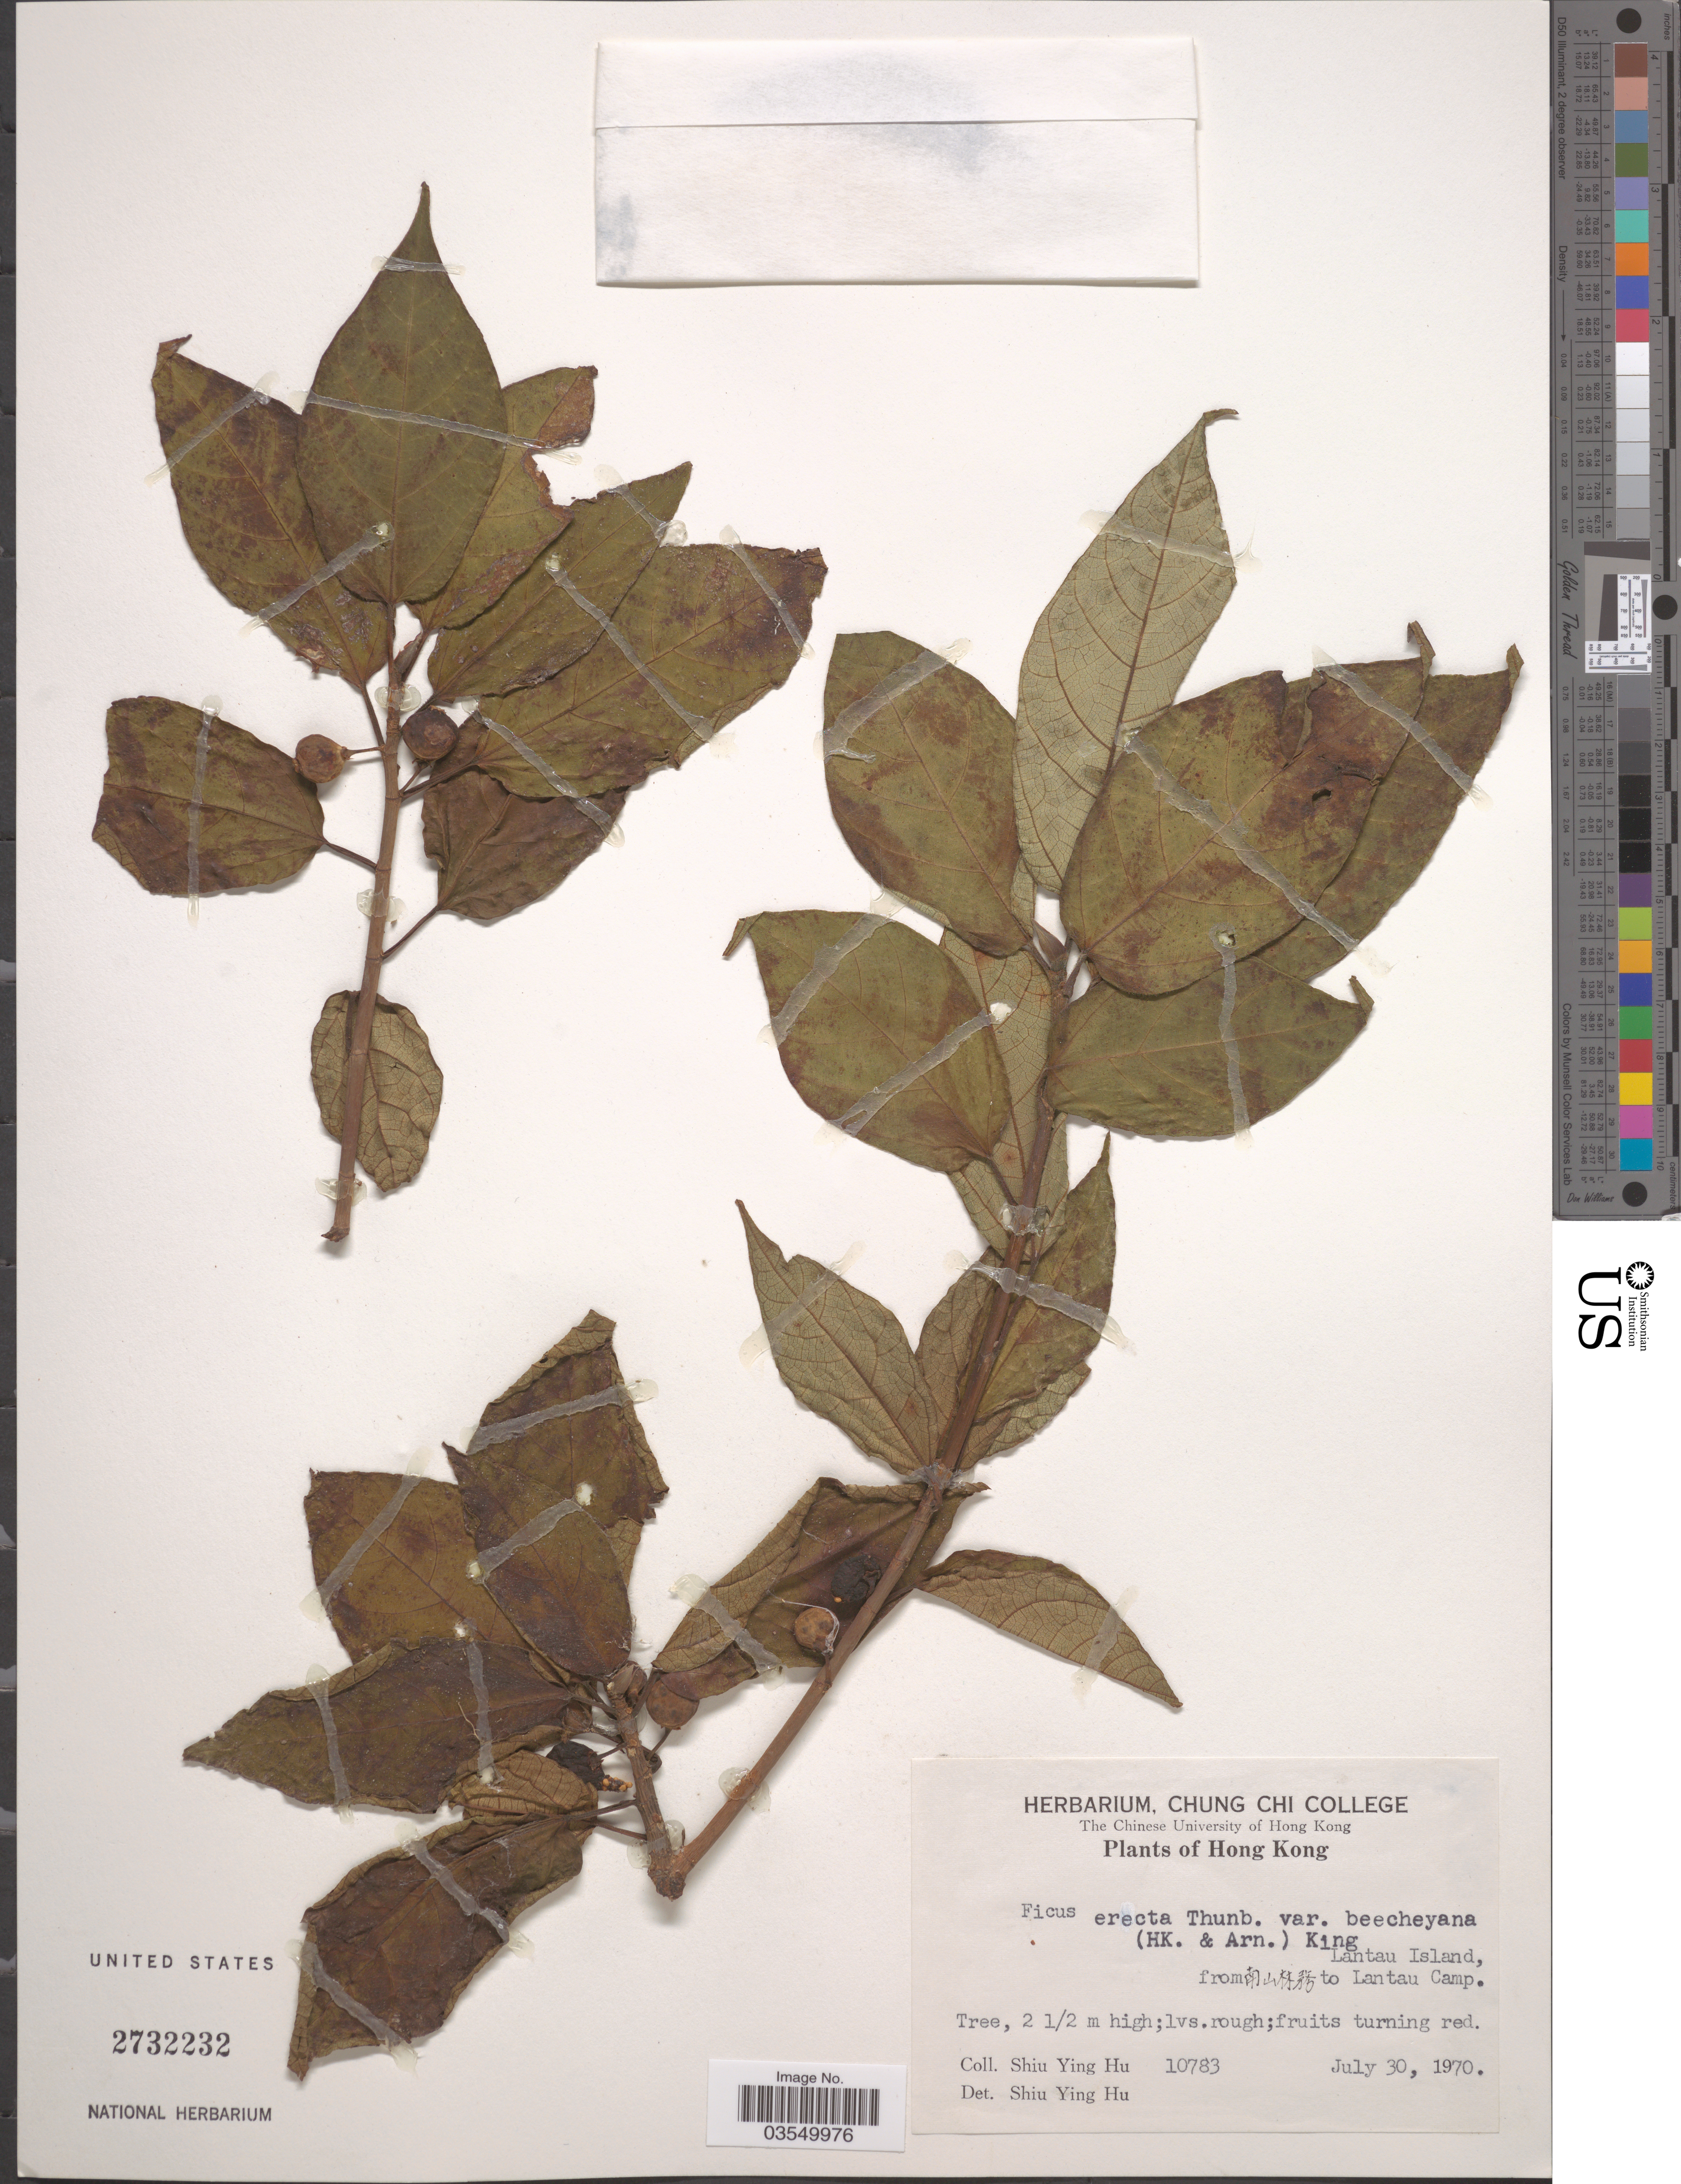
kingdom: Plantae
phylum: Tracheophyta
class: Magnoliopsida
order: Rosales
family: Moraceae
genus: Ficus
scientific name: Ficus erecta var. beecheyana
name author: (Hook. & Arn.) King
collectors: S. Y. Hu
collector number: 10783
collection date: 1970-07-30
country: China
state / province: Hong Kong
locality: Lantau Island, from X to Lantau Camp.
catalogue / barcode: US 2732232